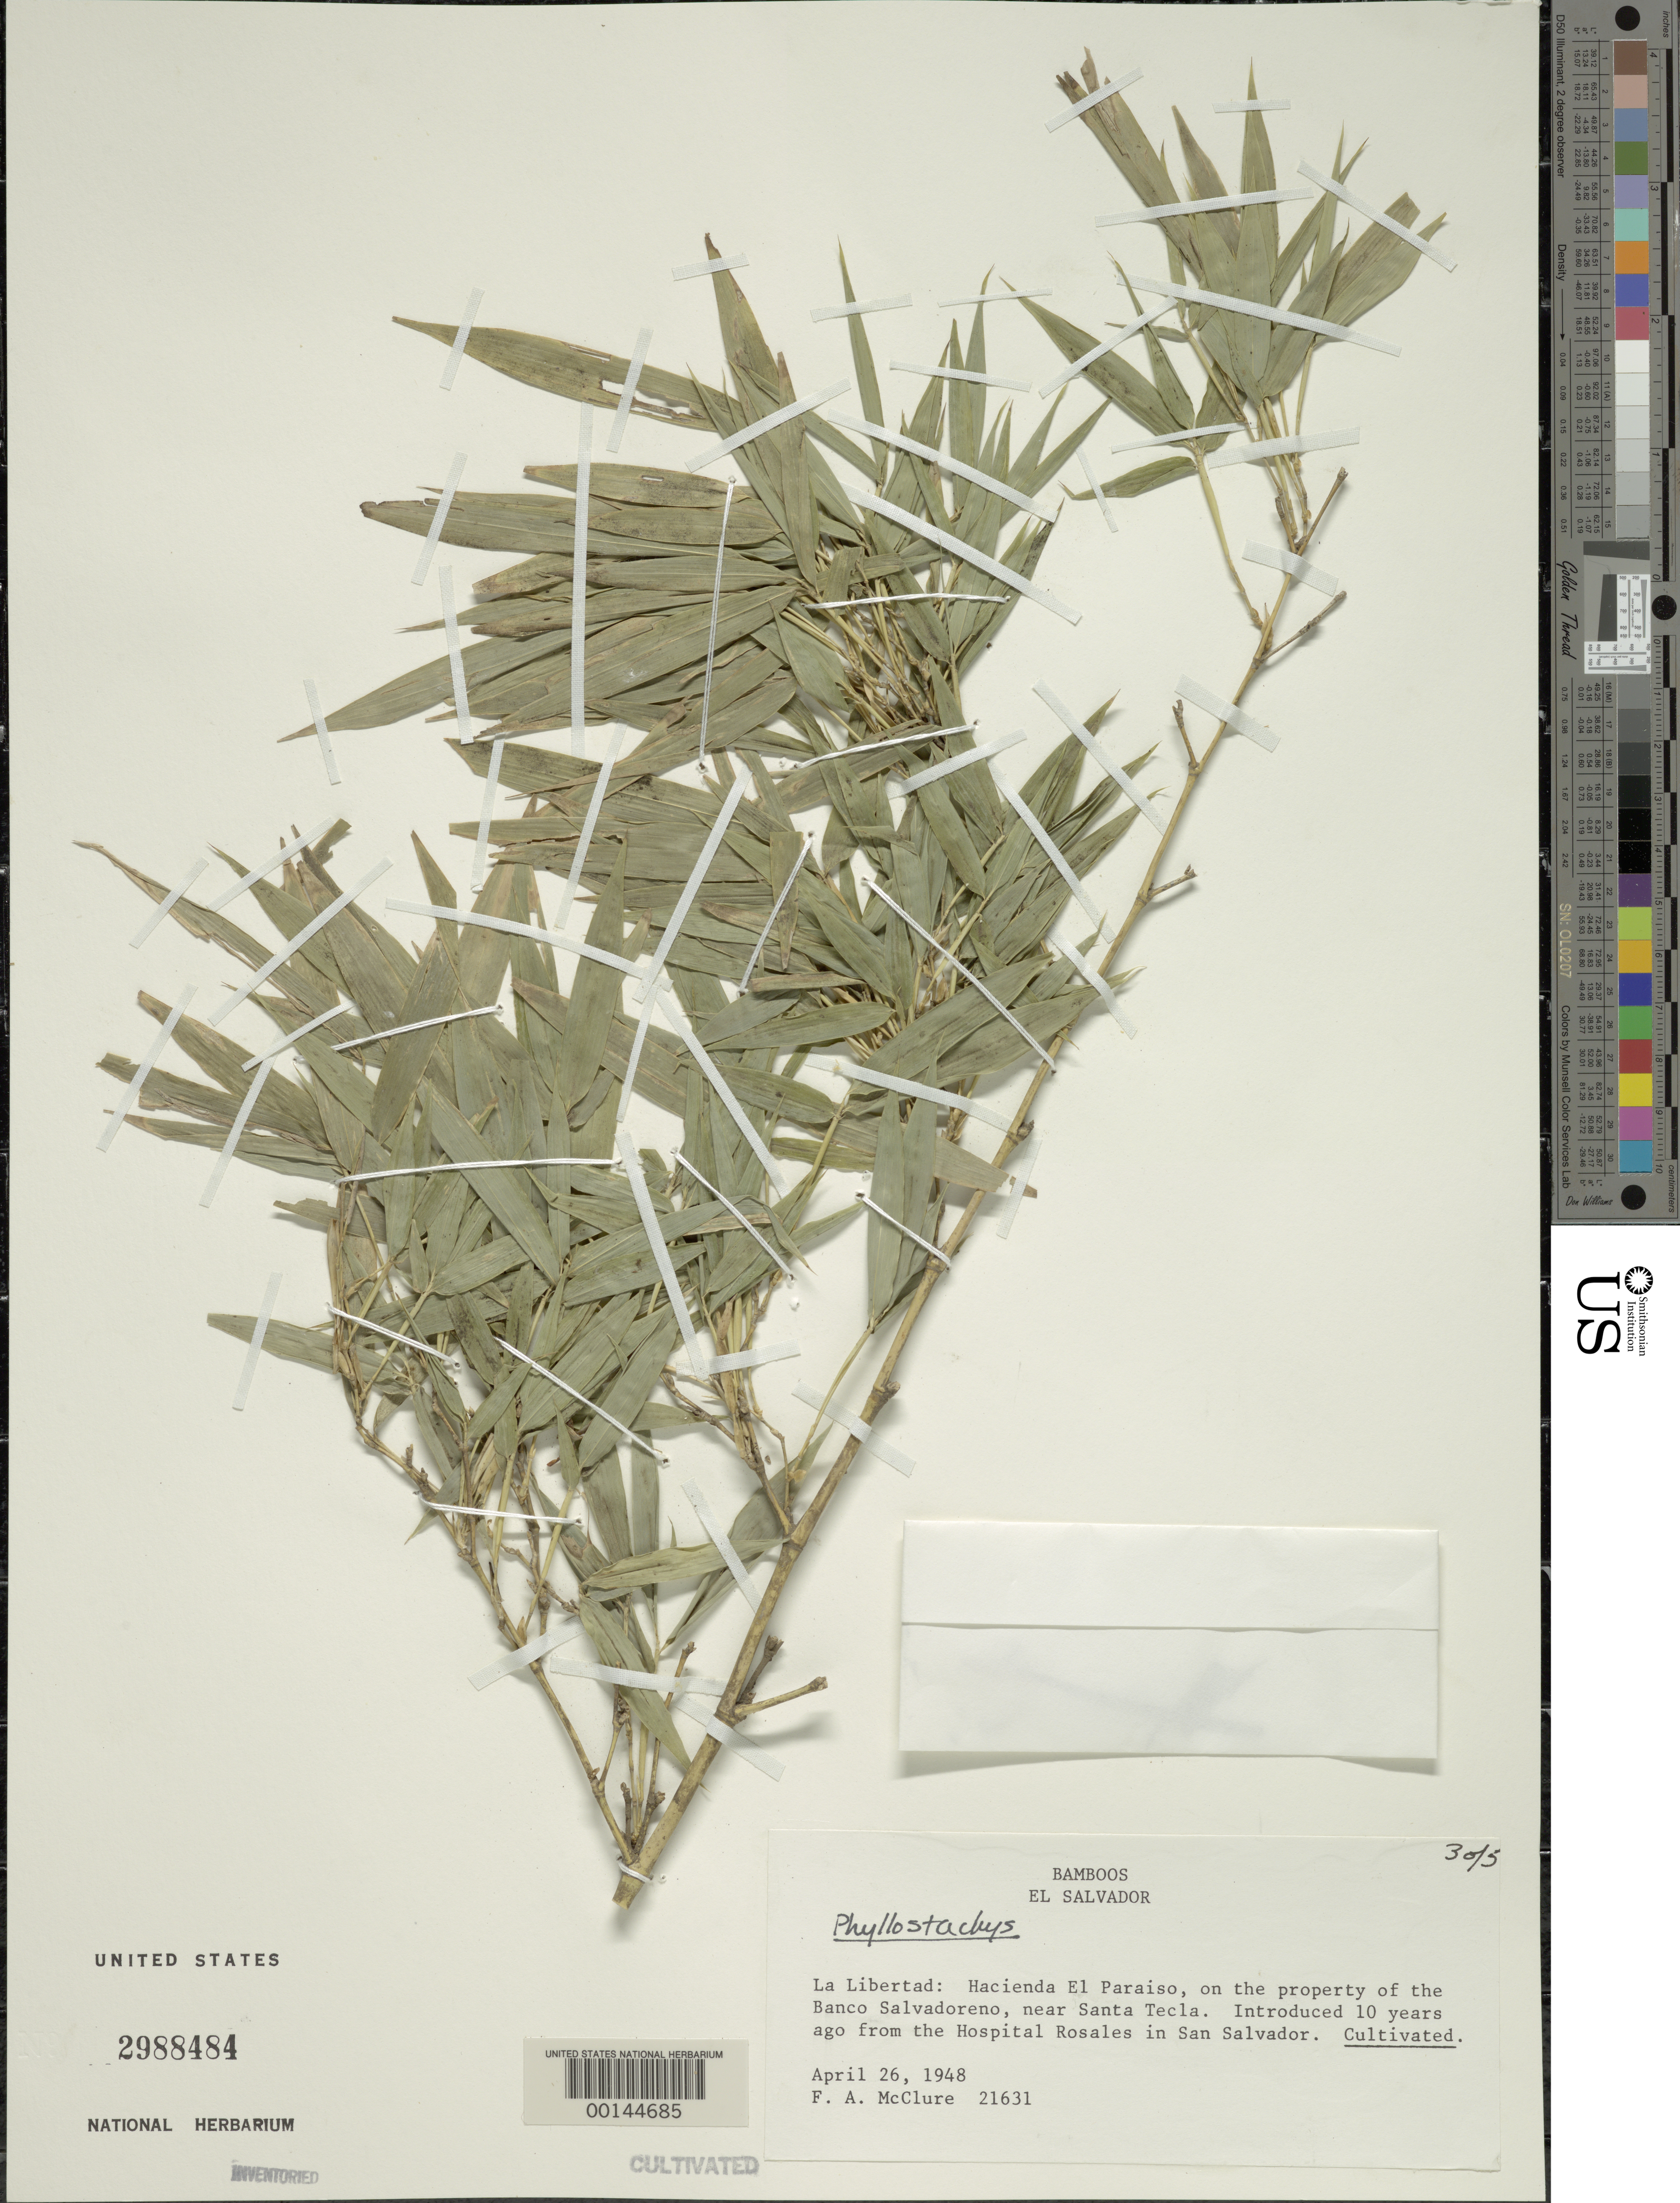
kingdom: Plantae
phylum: Tracheophyta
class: Liliopsida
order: Poales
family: Poaceae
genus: Phyllostachys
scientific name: Phyllostachys sp.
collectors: F. A. McClure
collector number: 21631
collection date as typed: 26 Apr 1948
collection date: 1948-04-26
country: El Salvador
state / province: La Libertad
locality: Hacienda el paraiso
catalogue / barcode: US 2988484